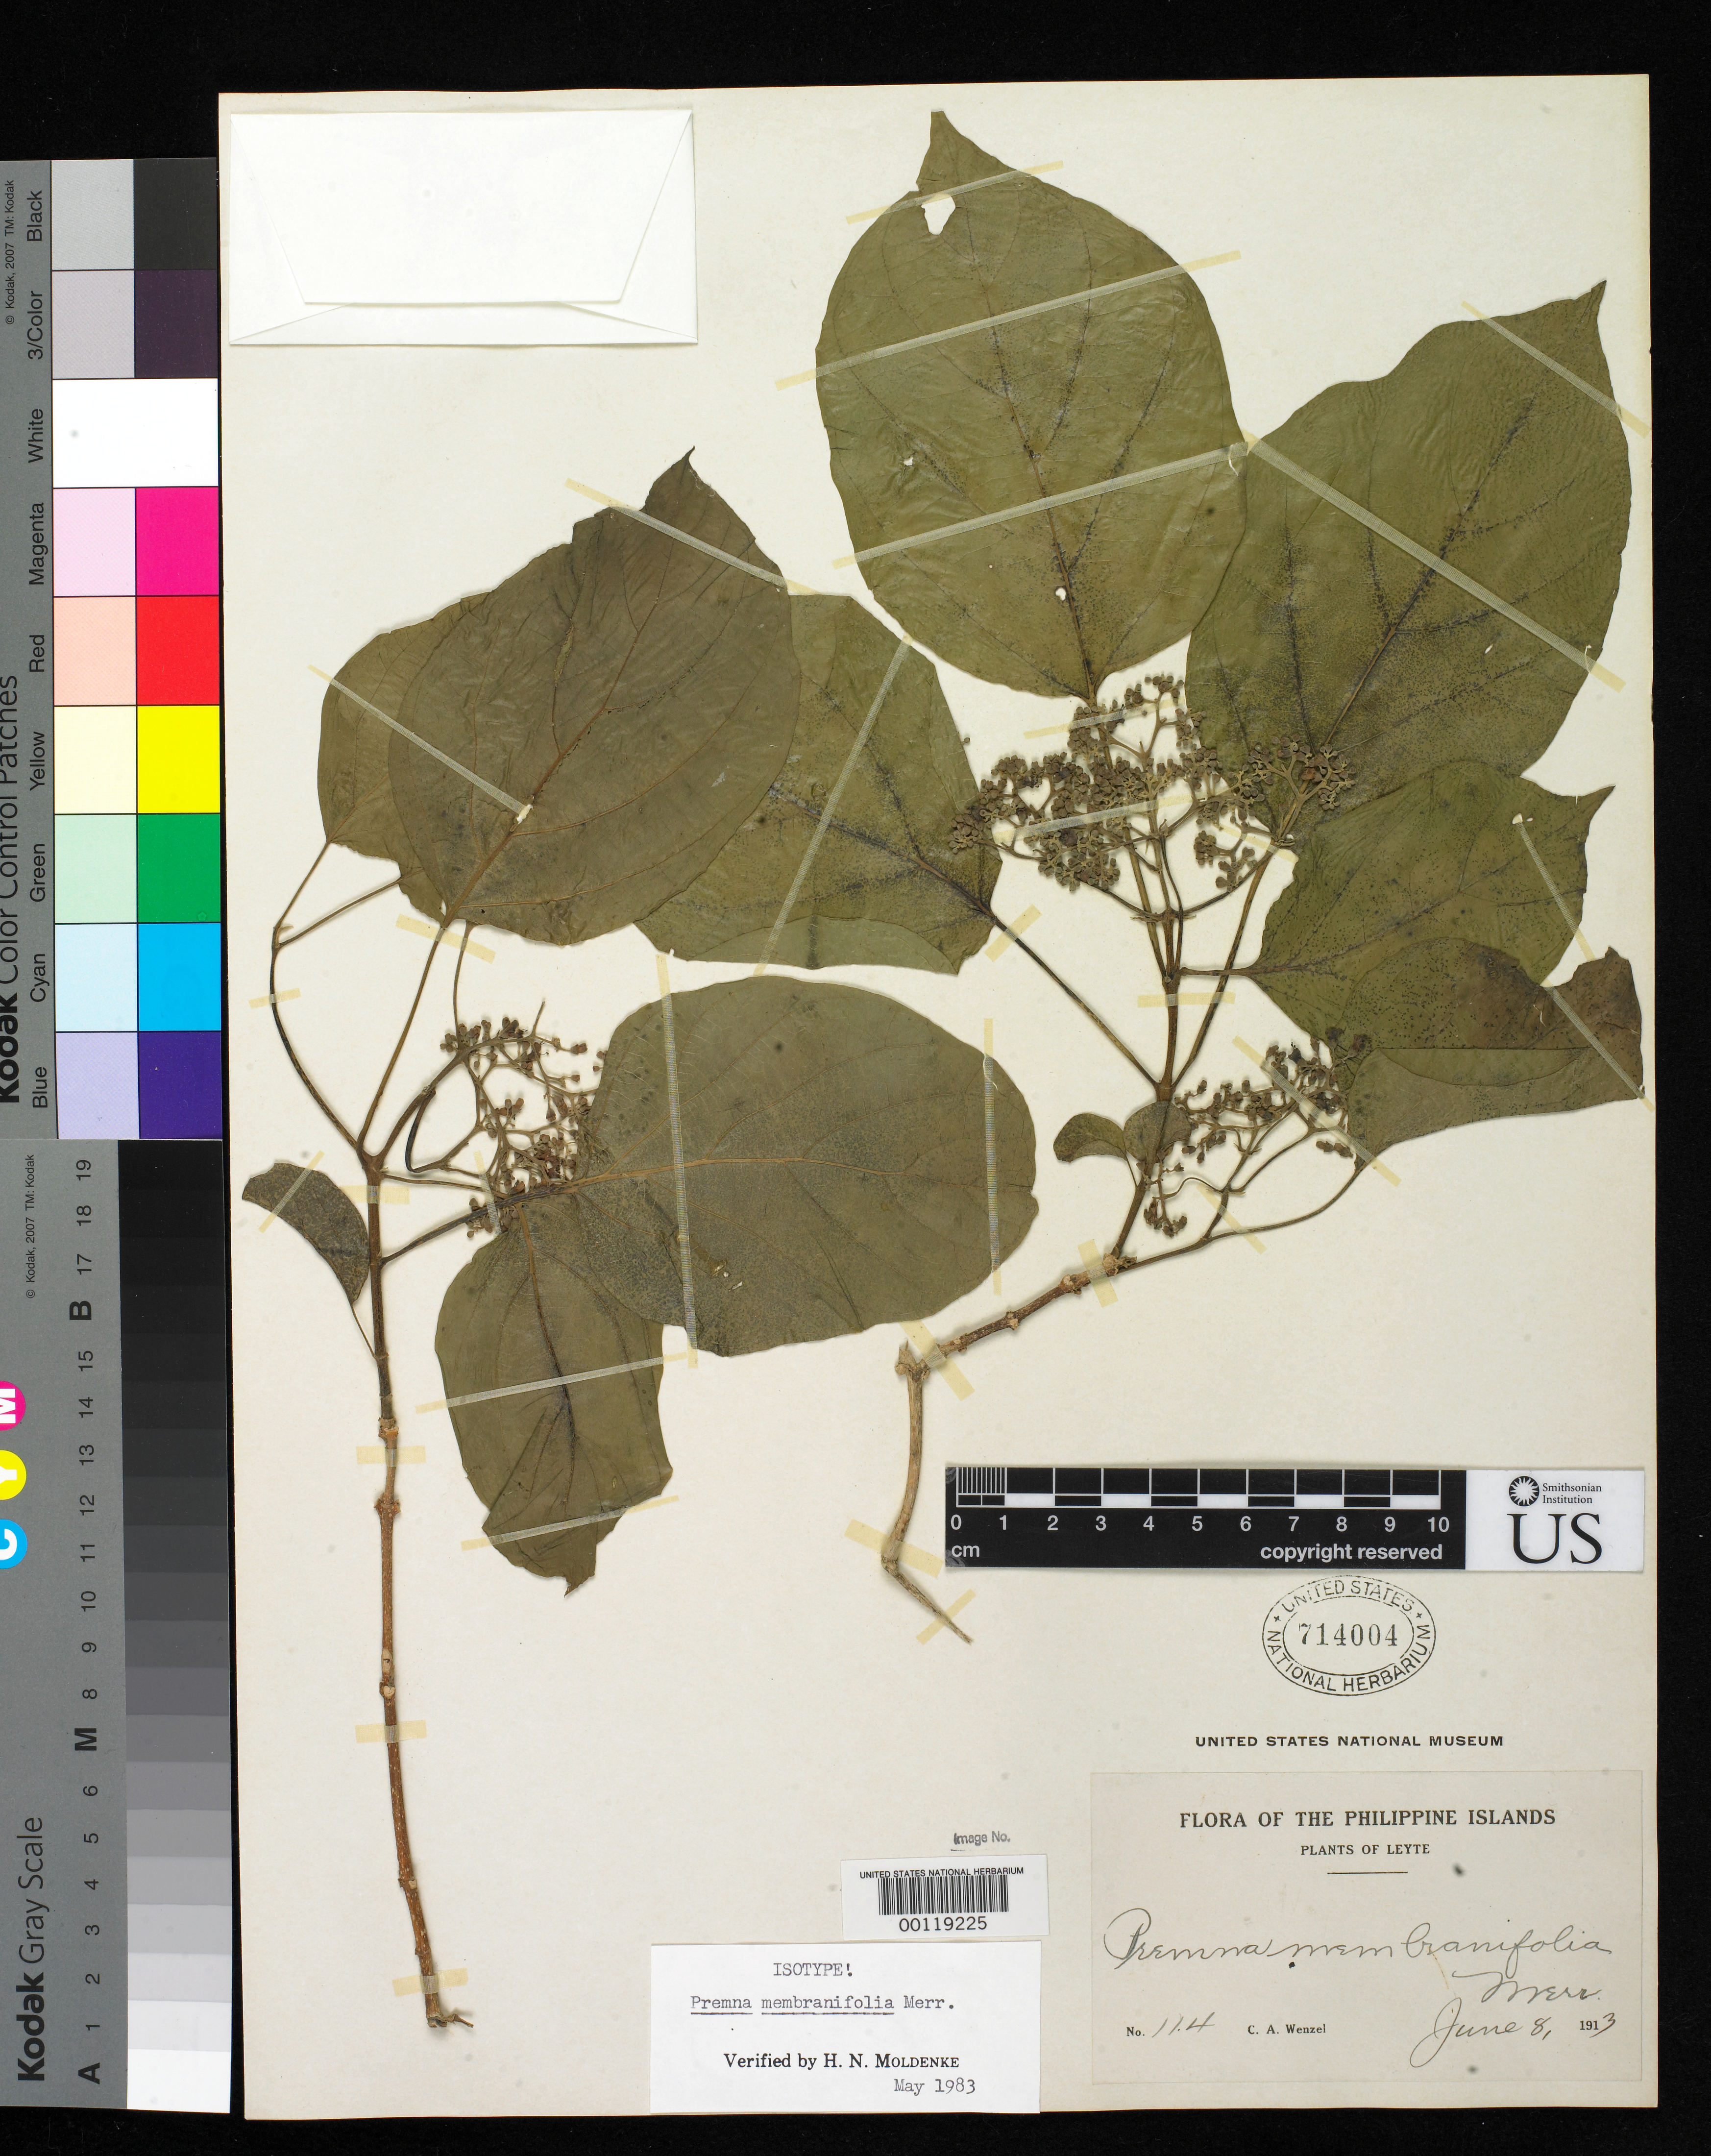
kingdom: Plantae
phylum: Tracheophyta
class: Magnoliopsida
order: Lamiales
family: Lamiaceae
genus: Premna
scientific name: Premna membranifolia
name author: Merr.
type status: Isotype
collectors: C. Wenzel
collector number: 114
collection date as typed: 08 Jun 1913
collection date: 1913-06-08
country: Philippines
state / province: Eastern Visayas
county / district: Leyte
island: Leyte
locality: Jaro.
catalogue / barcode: US 714004